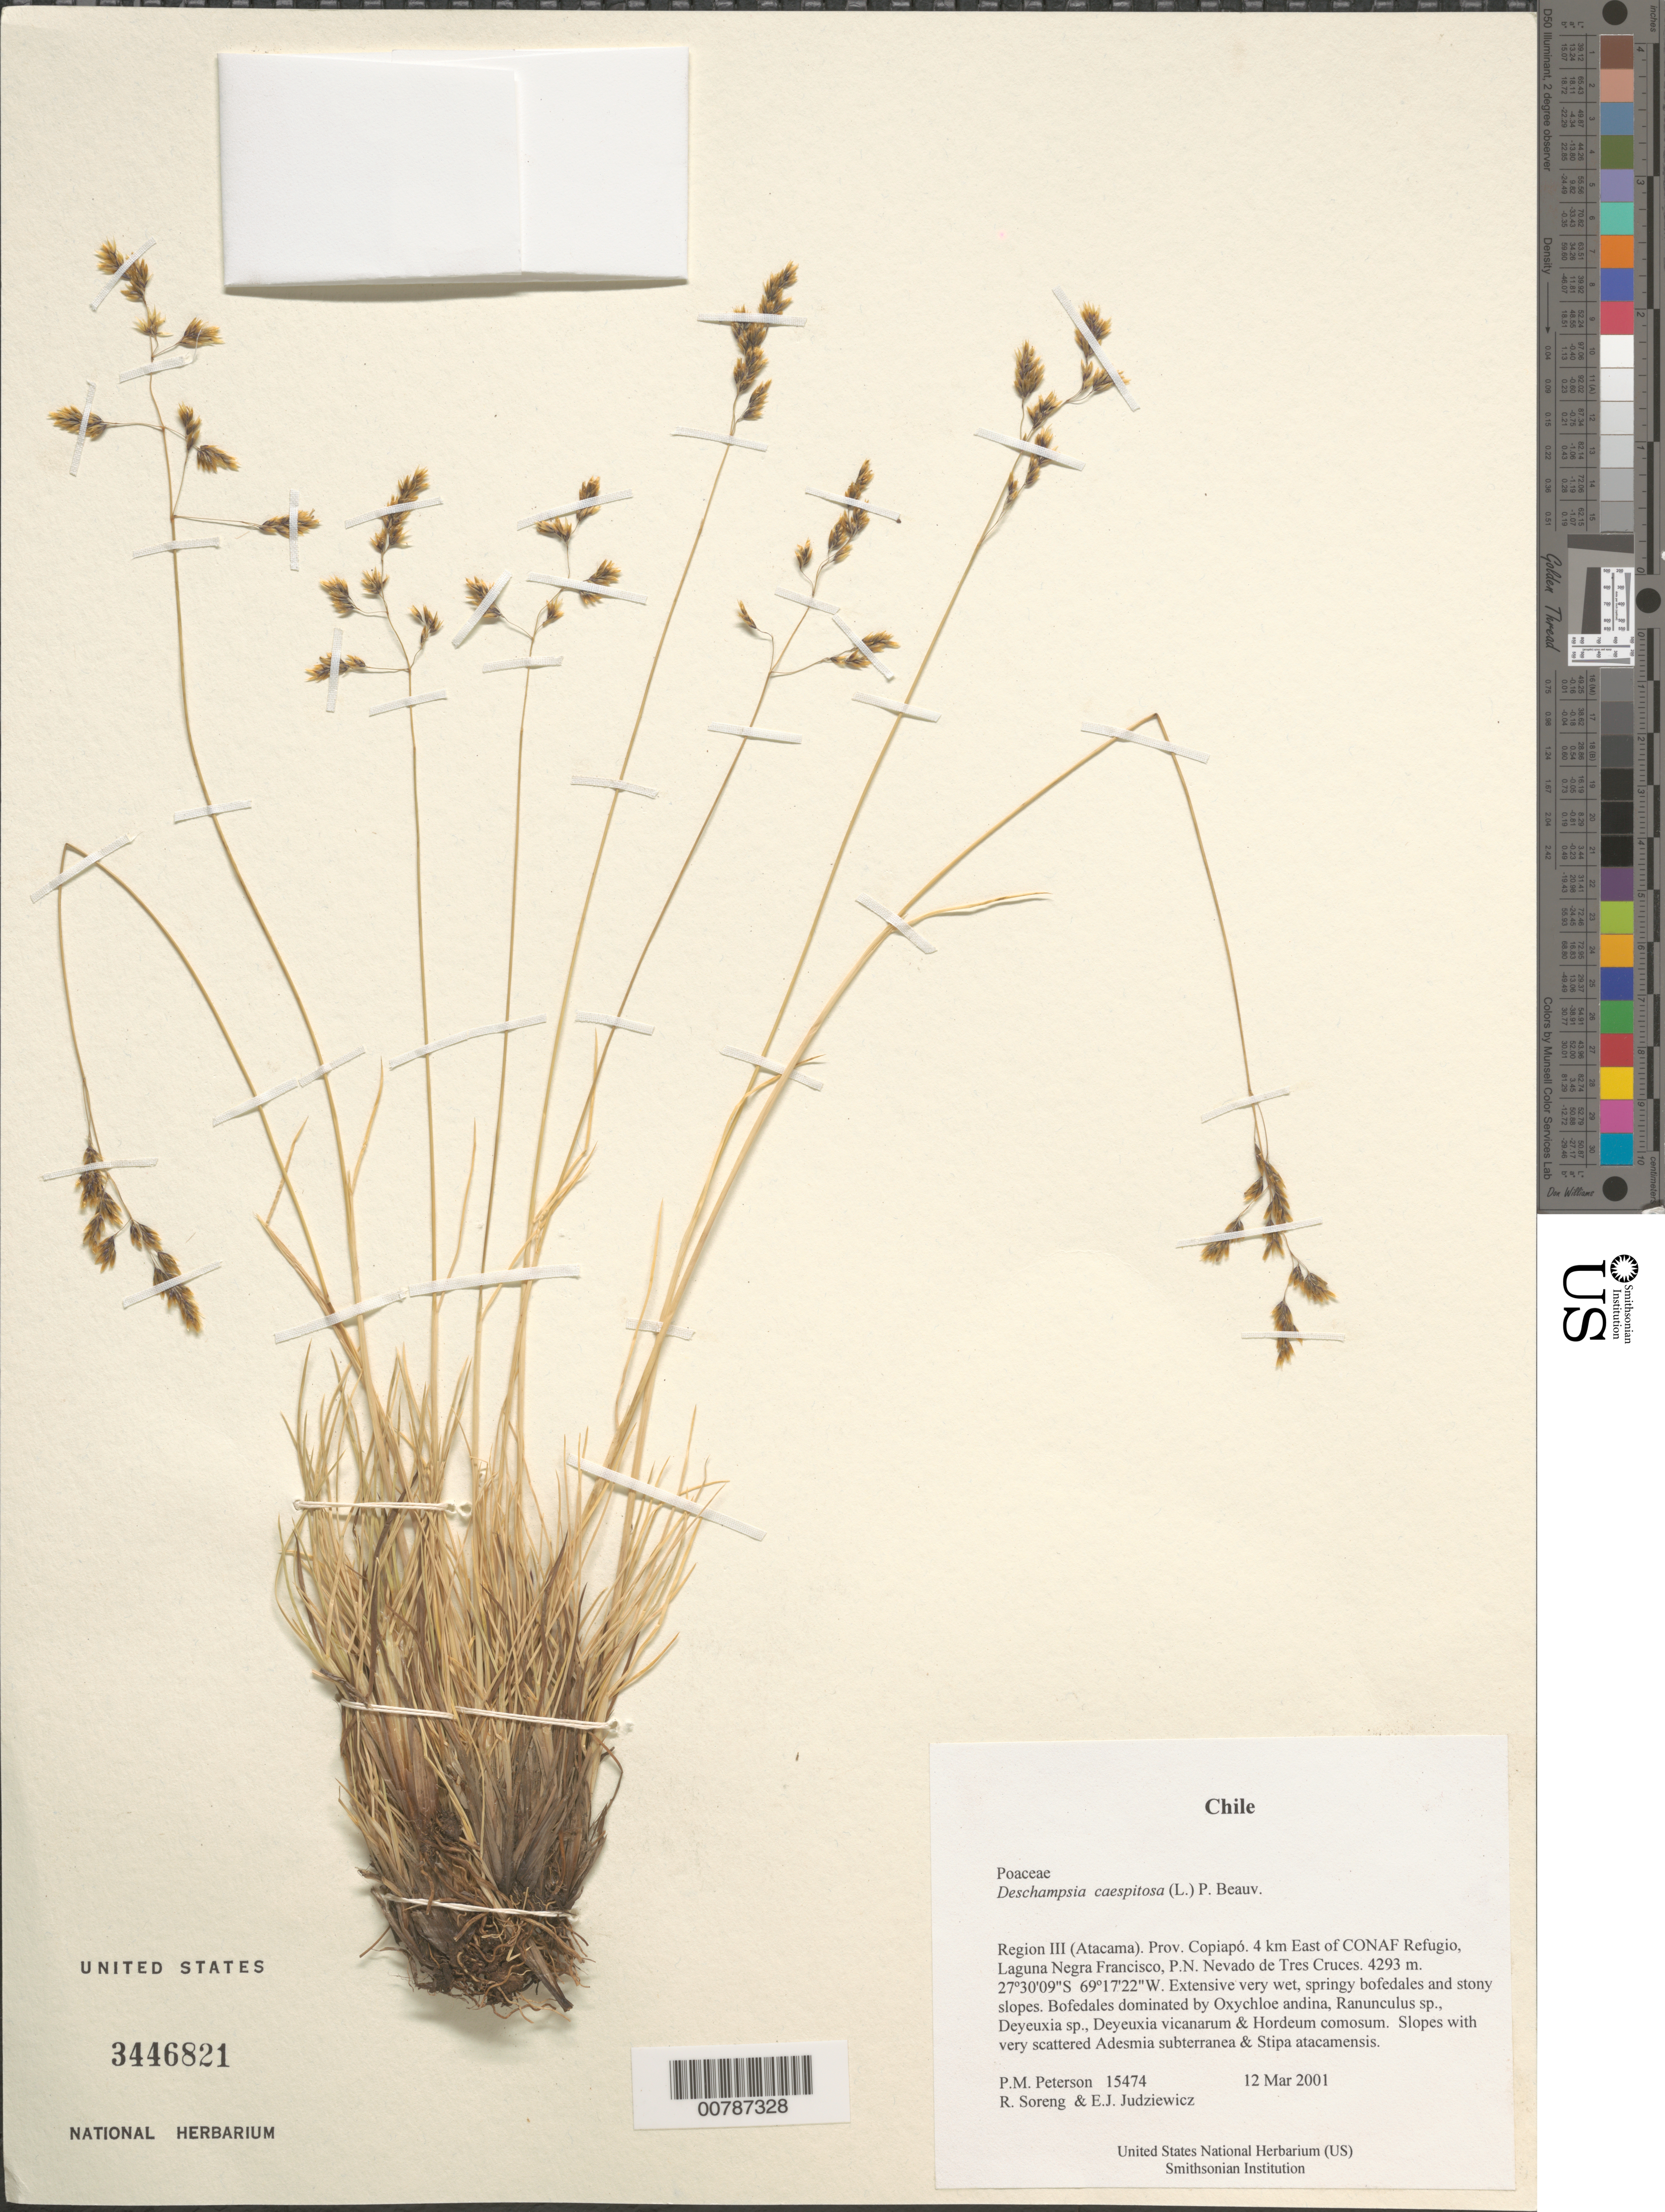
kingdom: Plantae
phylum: Tracheophyta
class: Liliopsida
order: Poales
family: Poaceae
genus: Deschampsia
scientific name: Deschampsia cespitosa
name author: (L.) P. Beauv.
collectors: P. M. Peterson, R. J. Soreng & E. J. Judziewicz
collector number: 15474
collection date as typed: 12 Mar 2001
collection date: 2001-03-12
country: Chile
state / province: Atacama (III)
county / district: Copiapó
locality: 4 km East of CONAF Refugio, Laguna Negra Francisco, P.N. Nevado de Tres Cruces.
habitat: Extensive very wet, springy bofedales and stony slopes.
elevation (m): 4293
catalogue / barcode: US 3446821